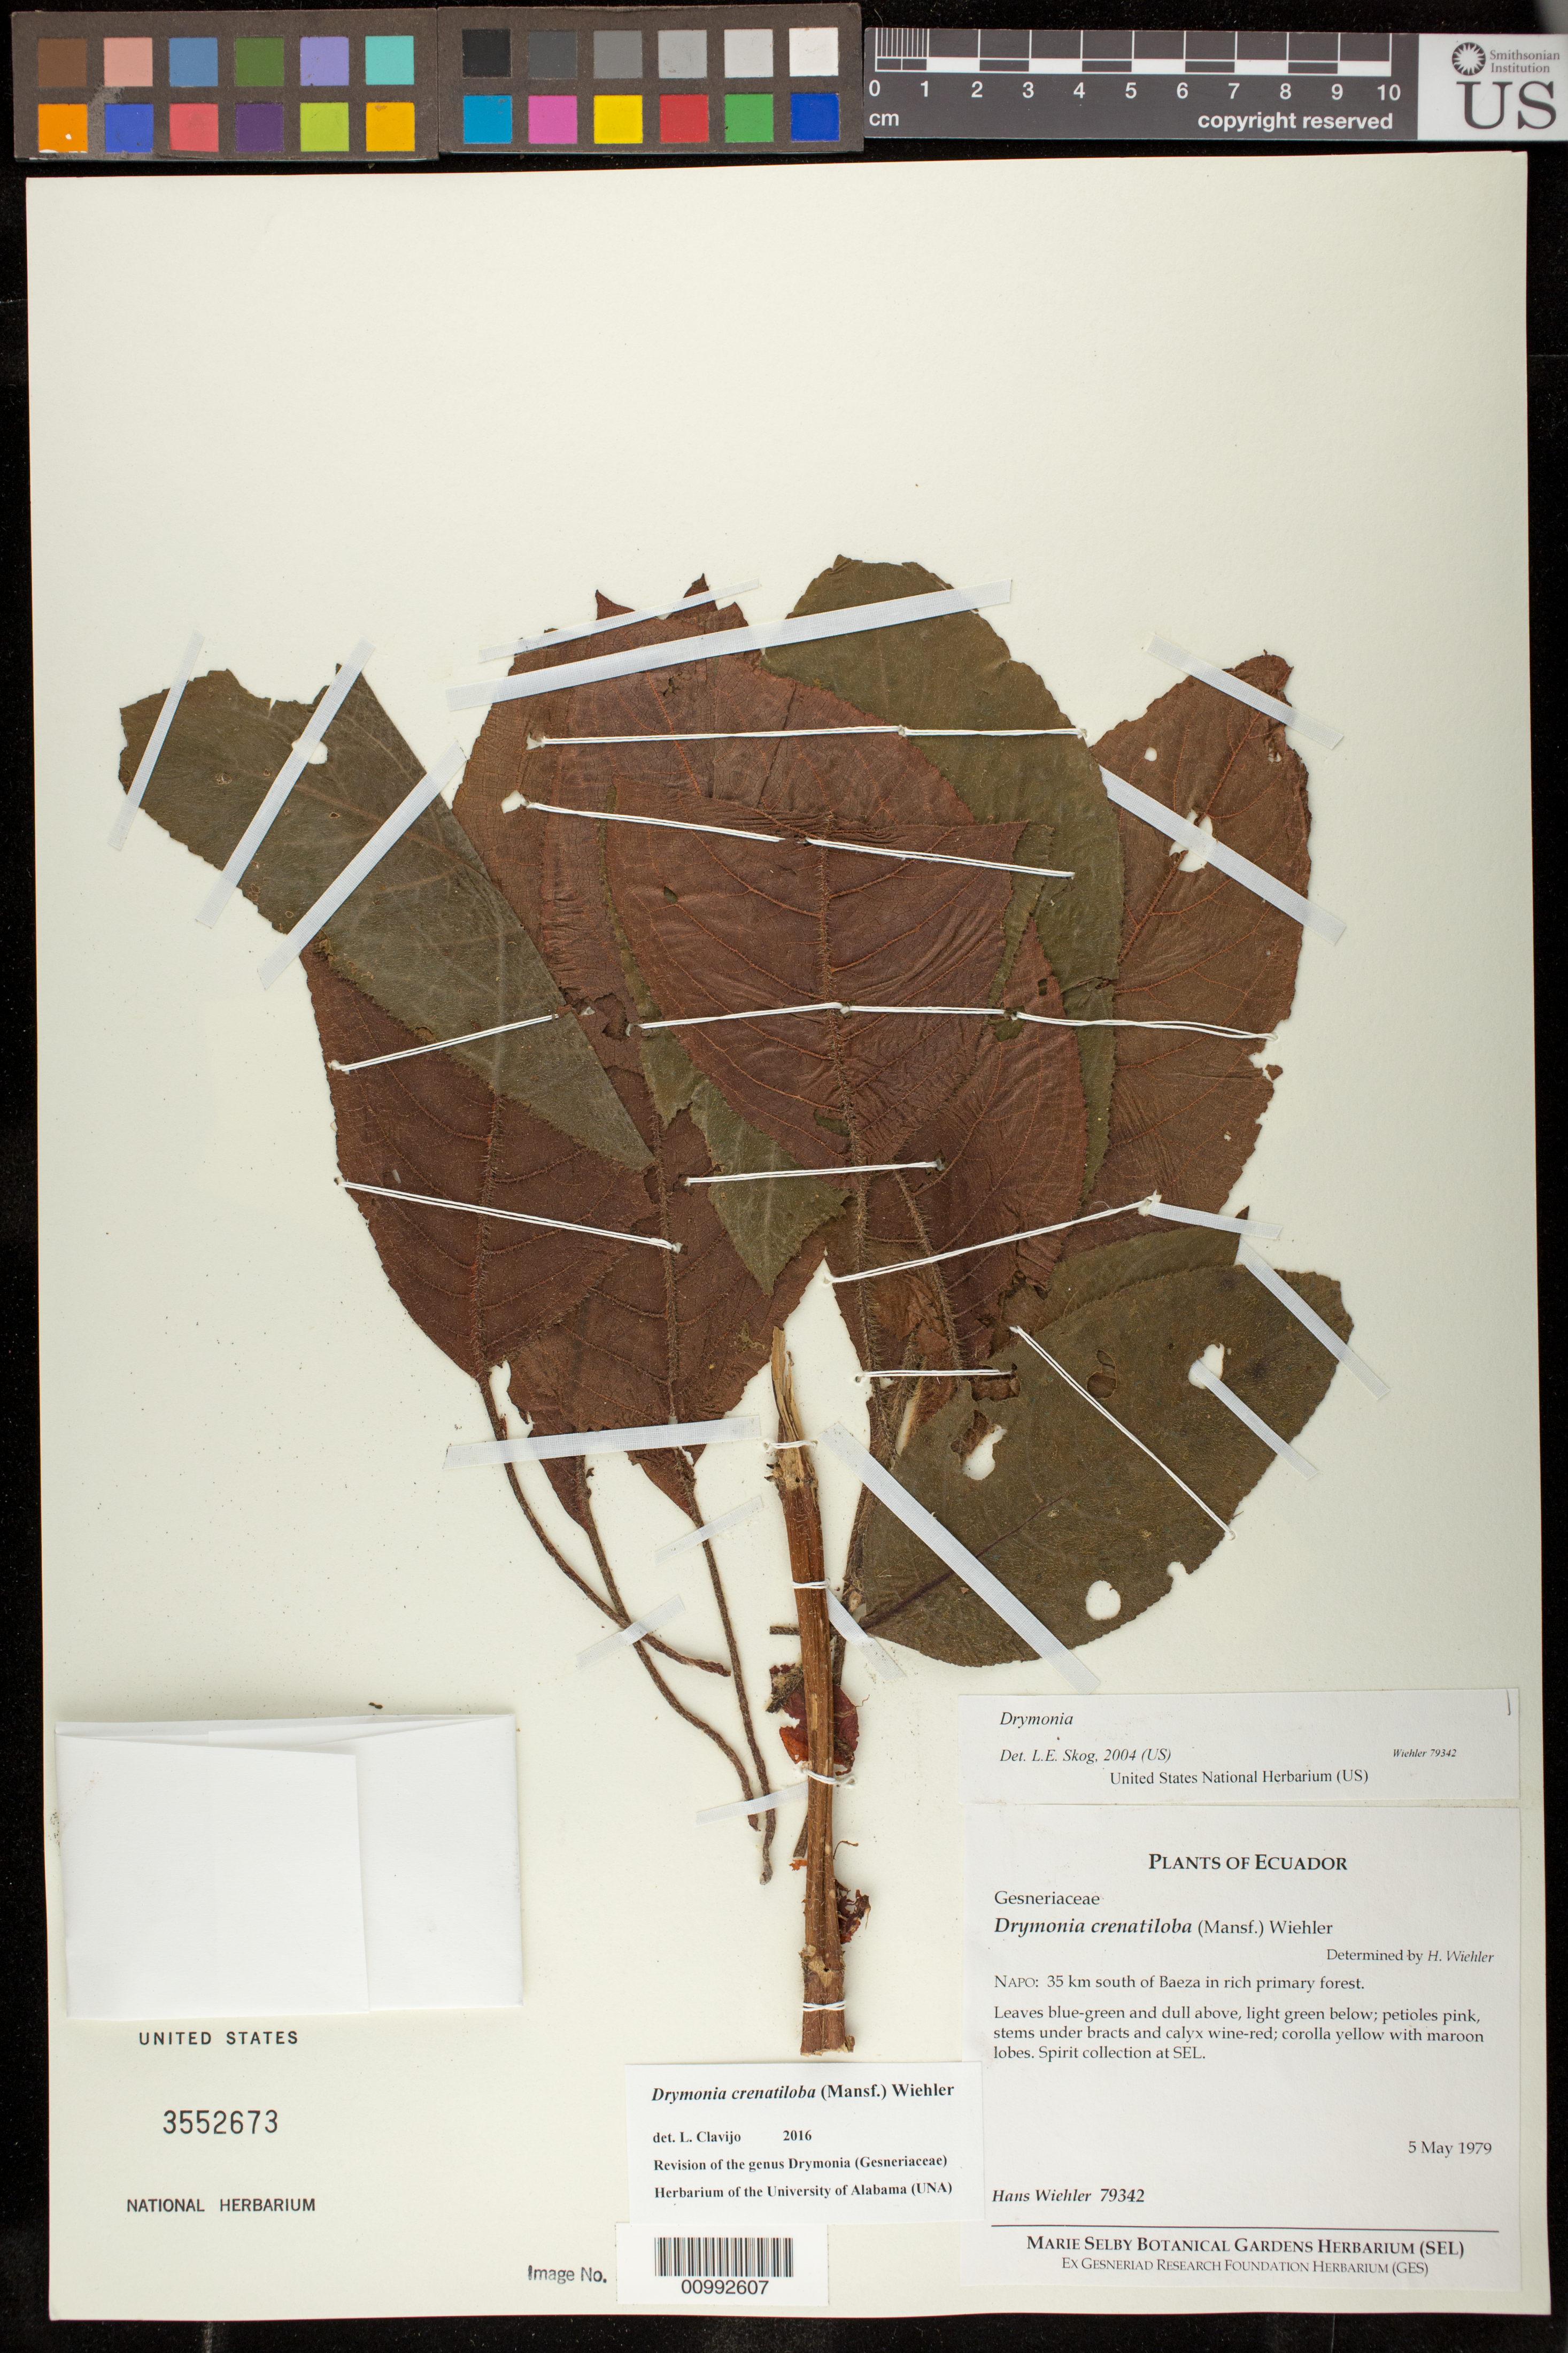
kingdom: Plantae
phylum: Tracheophyta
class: Magnoliopsida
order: Lamiales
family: Gesneriaceae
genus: Drymonia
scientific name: Drymonia crenatiloba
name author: (Mansf.) Wiehler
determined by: Clavijo, L.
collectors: H. J. Wiehler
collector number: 79342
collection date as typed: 05 May 1979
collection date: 1979-05-05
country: Ecuador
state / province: Napo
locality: Napo: 35 km south of Baeza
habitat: Rich primary forest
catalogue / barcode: US 3552673